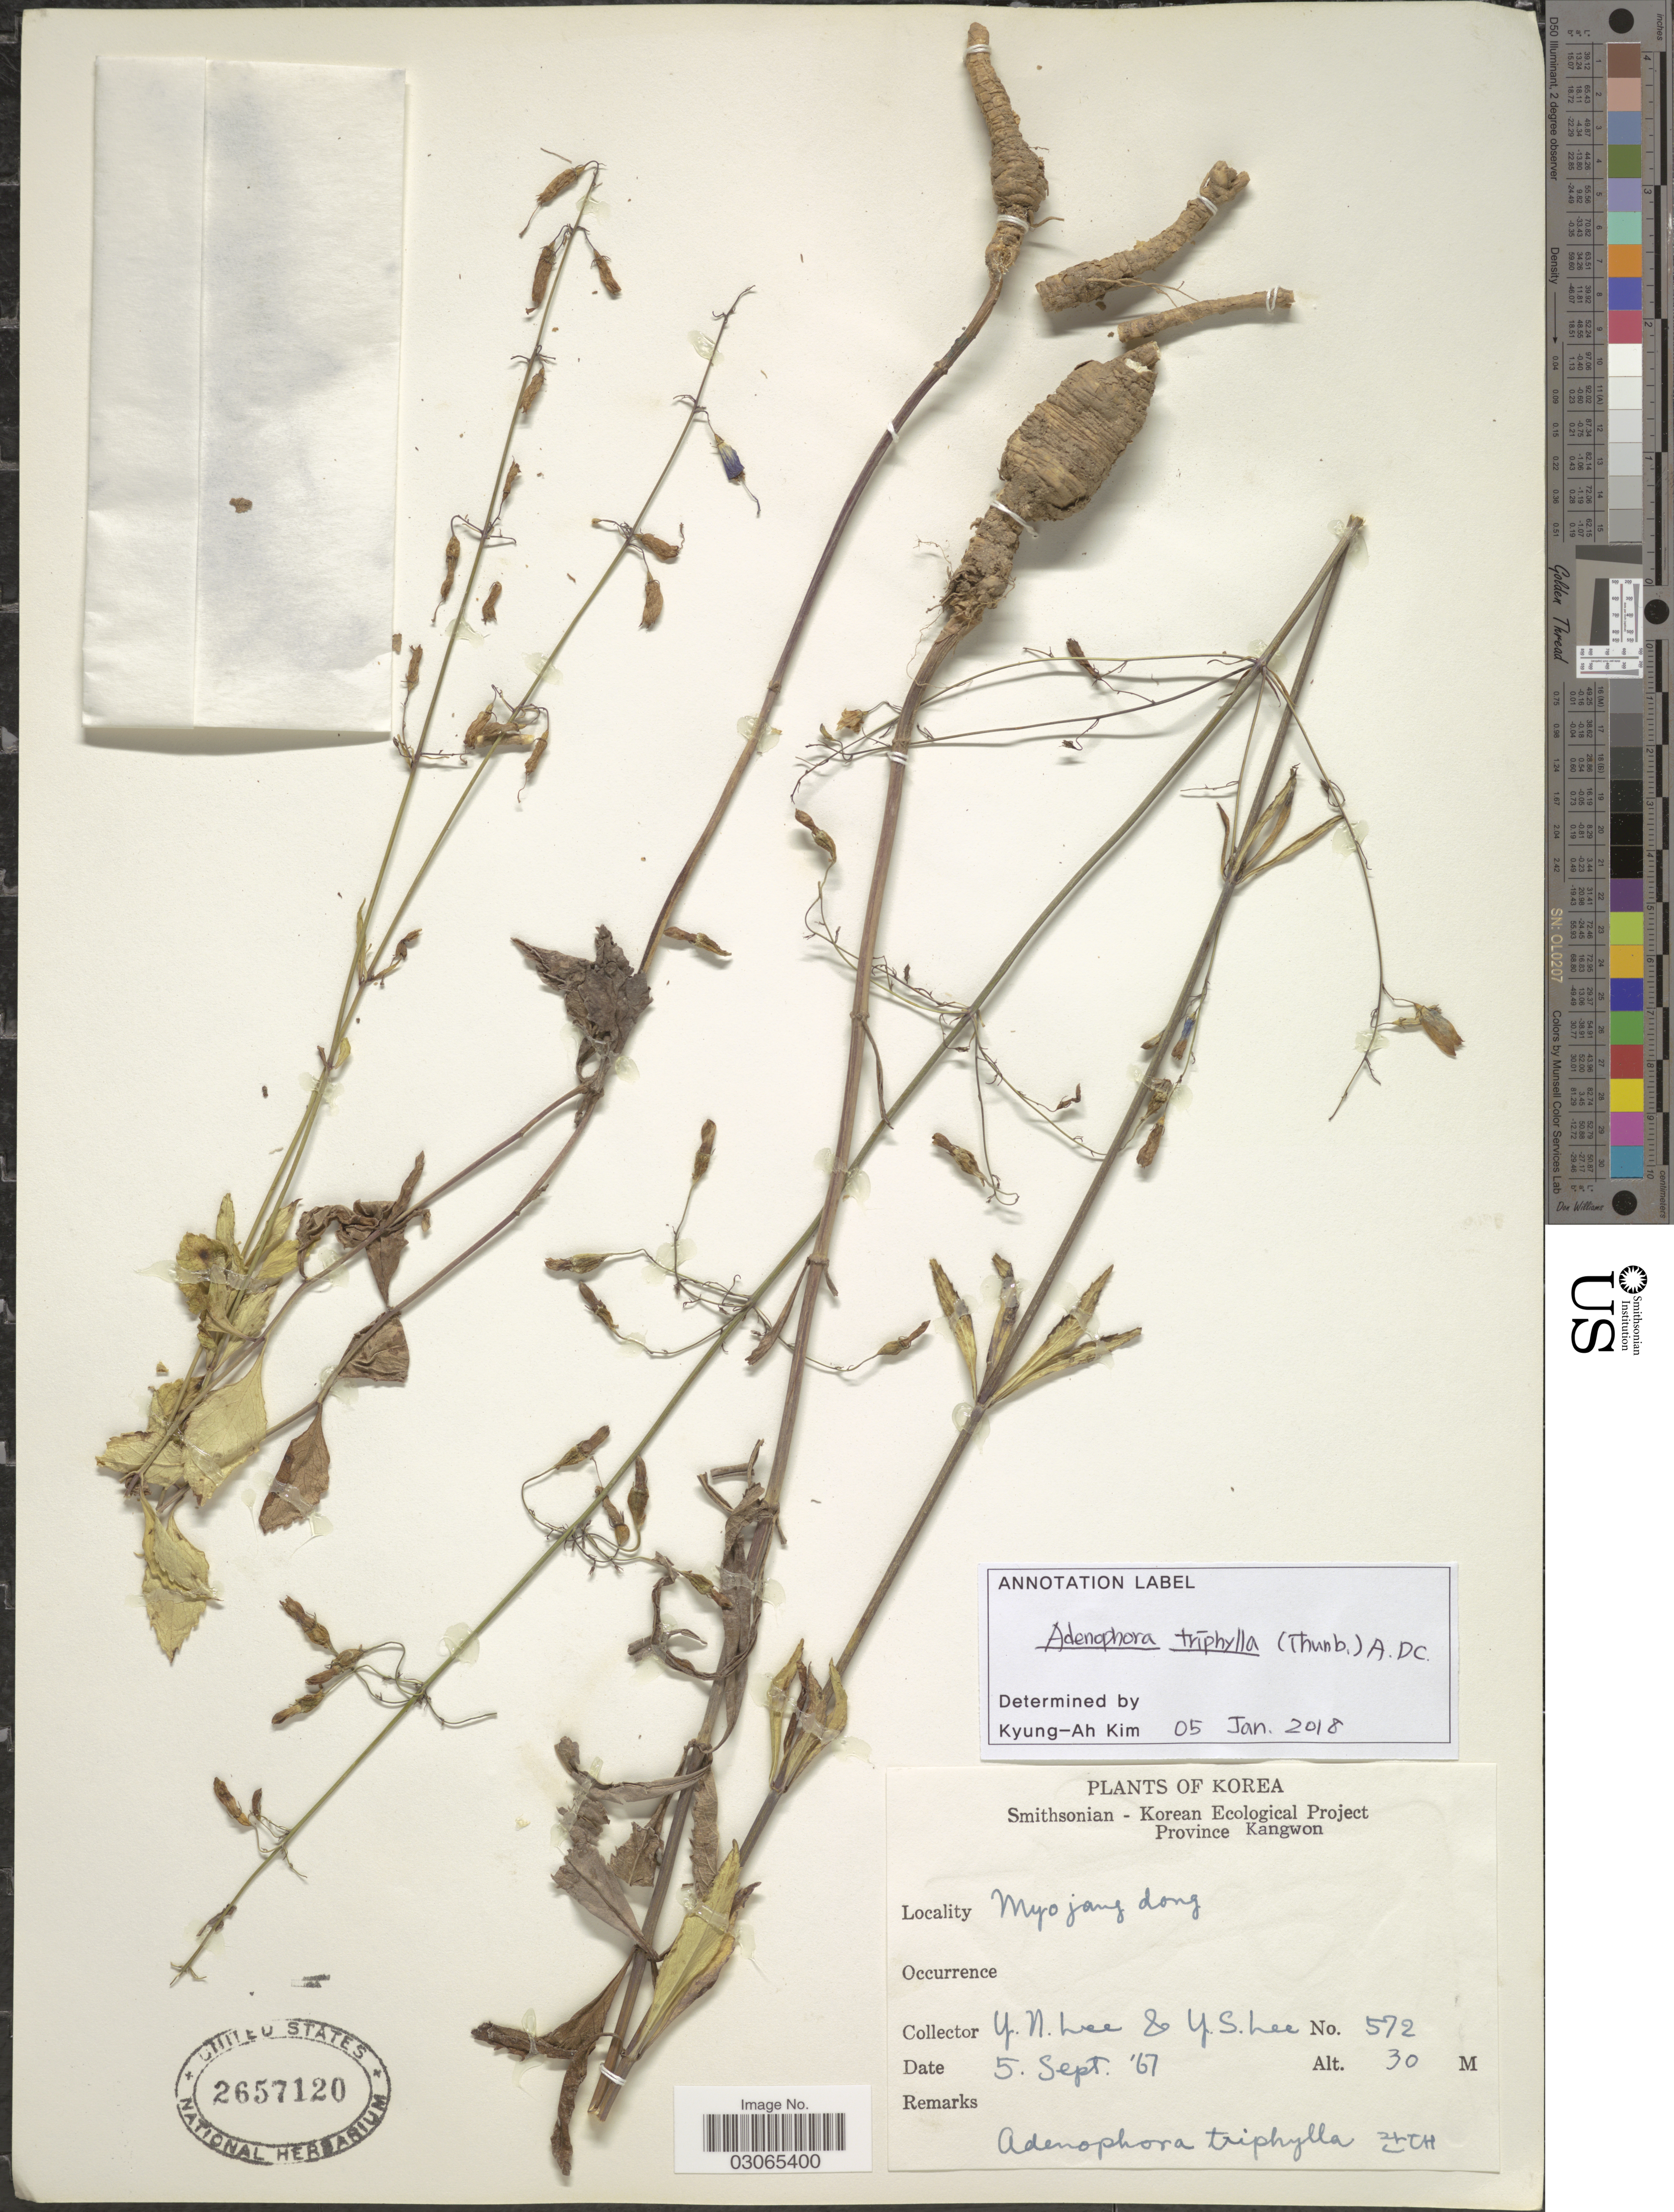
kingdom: Plantae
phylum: Tracheophyta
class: Magnoliopsida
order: Asterales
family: Campanulaceae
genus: Adenophora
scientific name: Adenophora triphylla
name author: (Thunb.) A. DC.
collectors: Y. N. Lee & Y. S. Lee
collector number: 572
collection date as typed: Transcribed d/m/y: 5/9/67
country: North Korea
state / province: Kangwon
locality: Myojang dong.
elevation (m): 30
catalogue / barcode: US 2657120